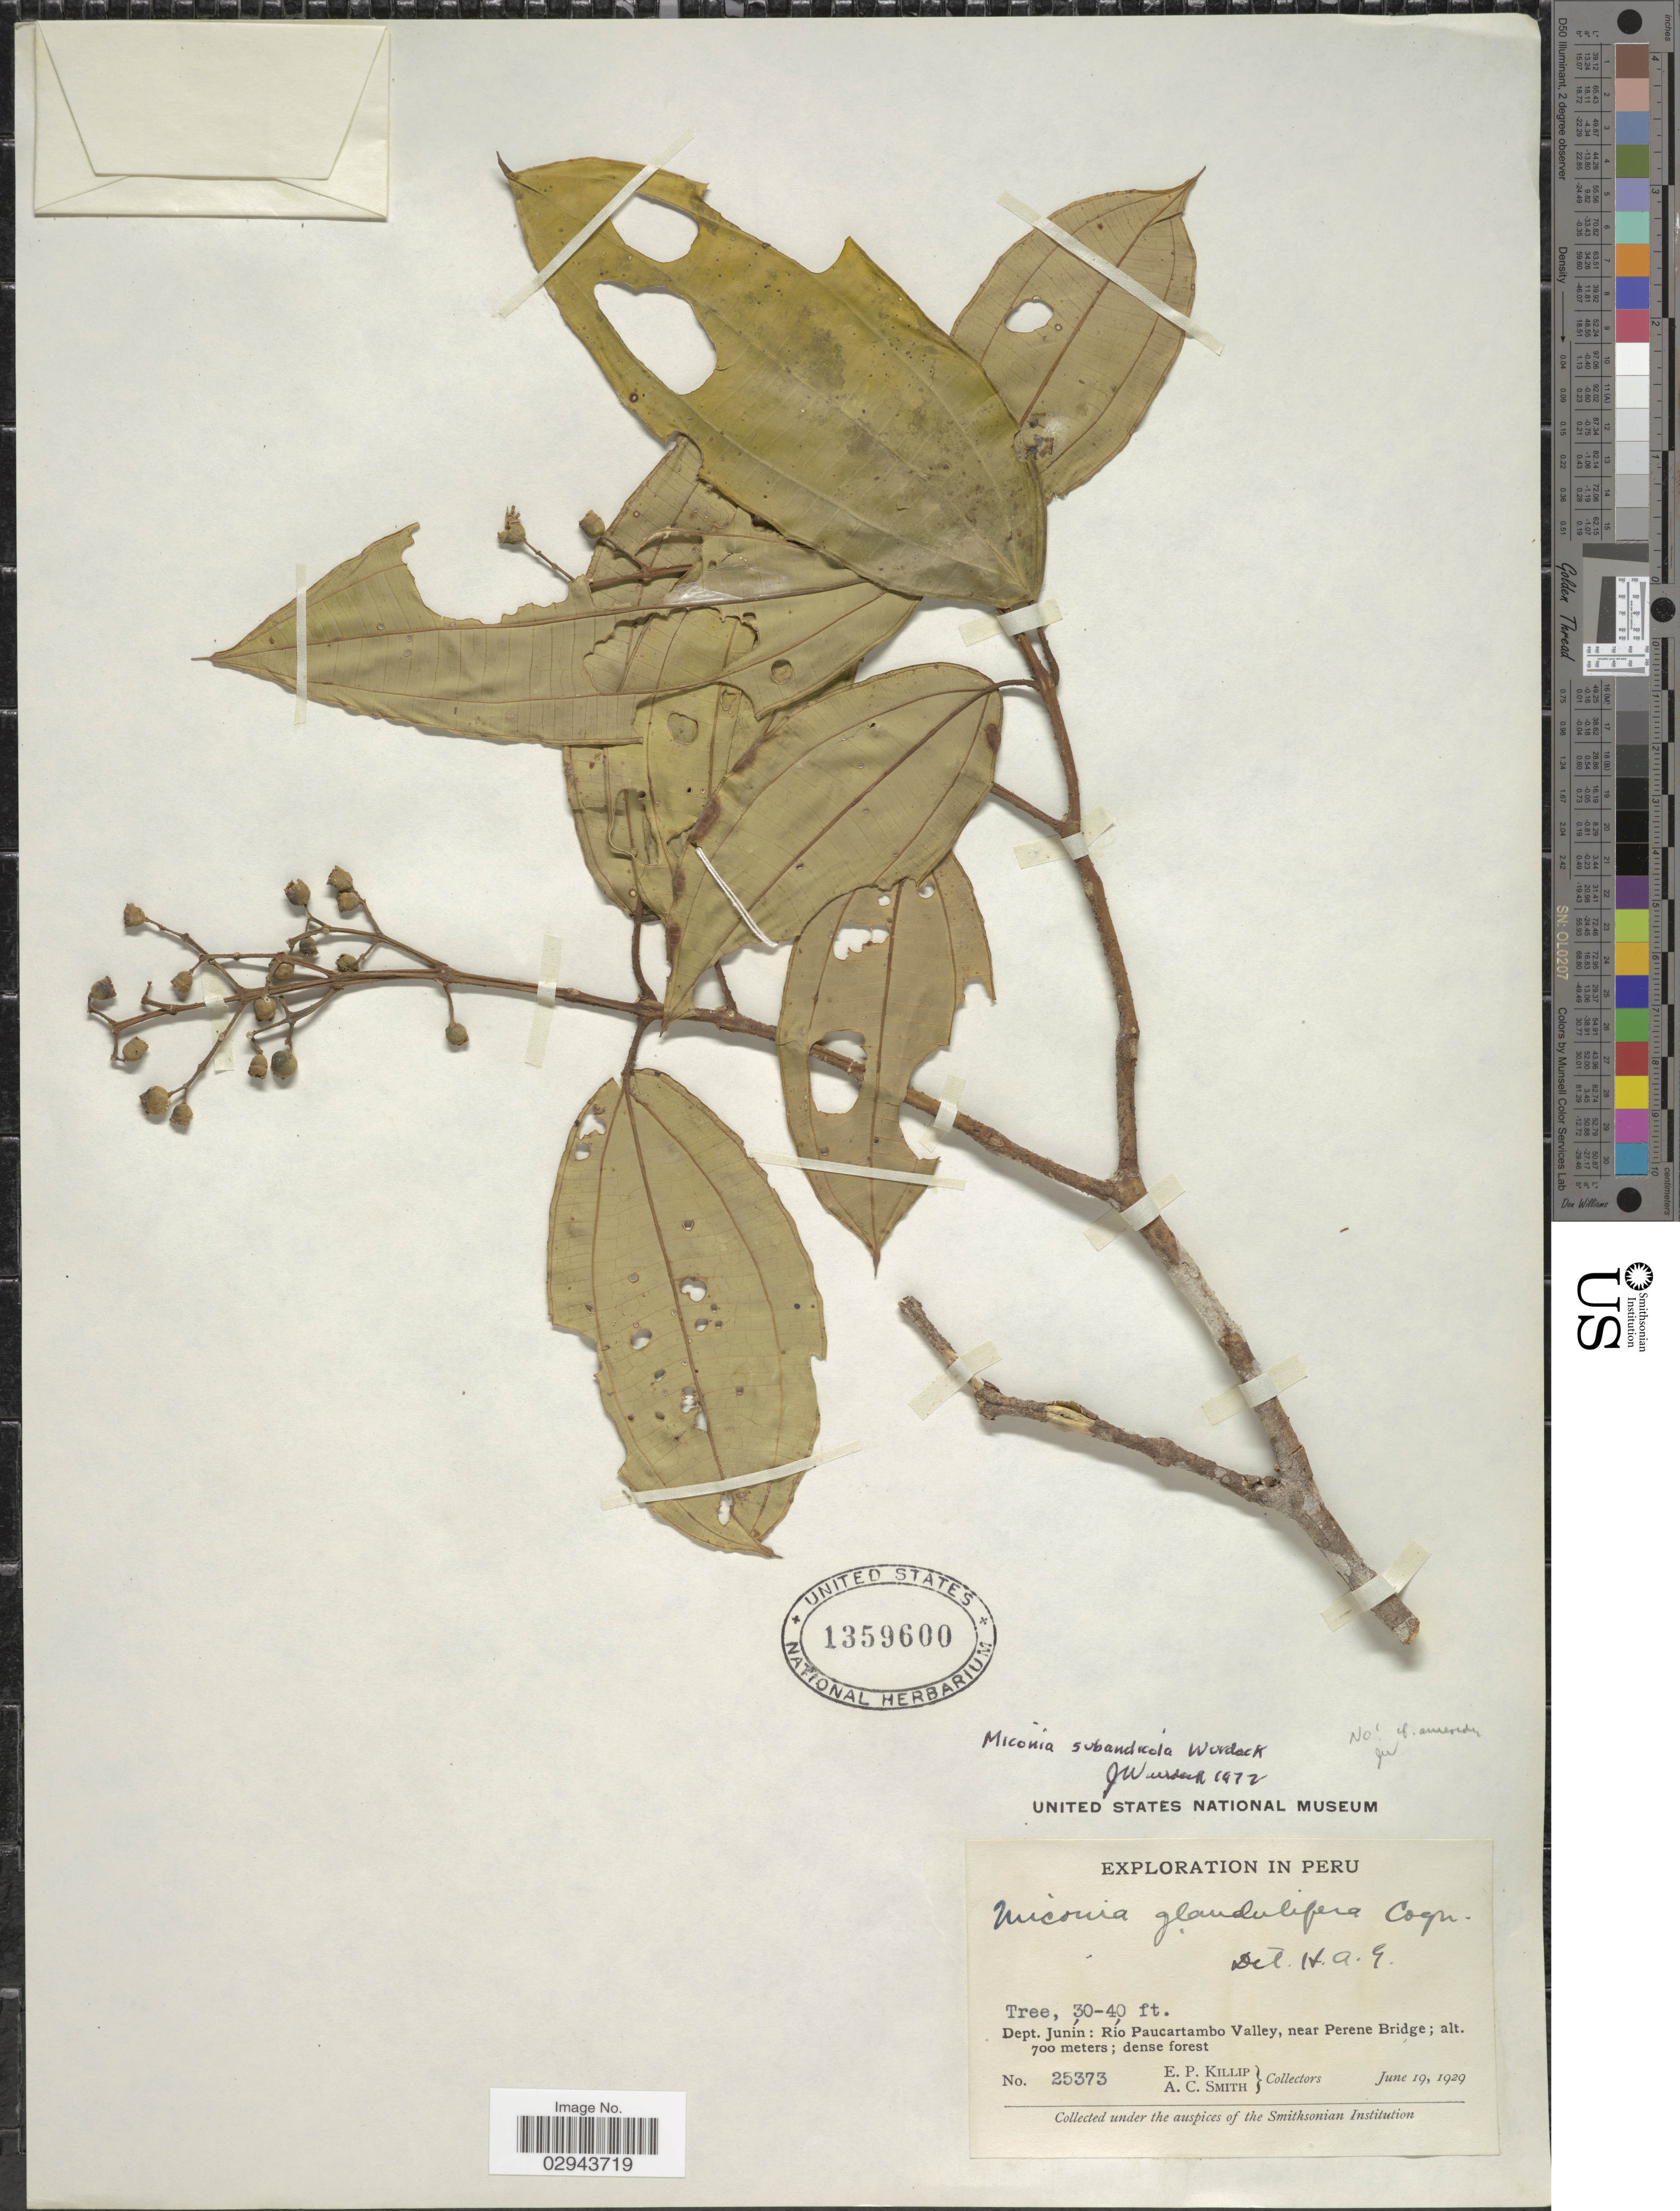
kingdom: Plantae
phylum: Tracheophyta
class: Magnoliopsida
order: Myrtales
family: Melastomataceae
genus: Miconia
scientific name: Miconia subandicola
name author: Wurdack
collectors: E. P. Killip & A. C. Smith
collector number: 25373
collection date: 1929-06-19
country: Peru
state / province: Junín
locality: Dept. Junín: Río Paucartambo Valley, near Perene Bridge.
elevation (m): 700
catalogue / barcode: US 1359600